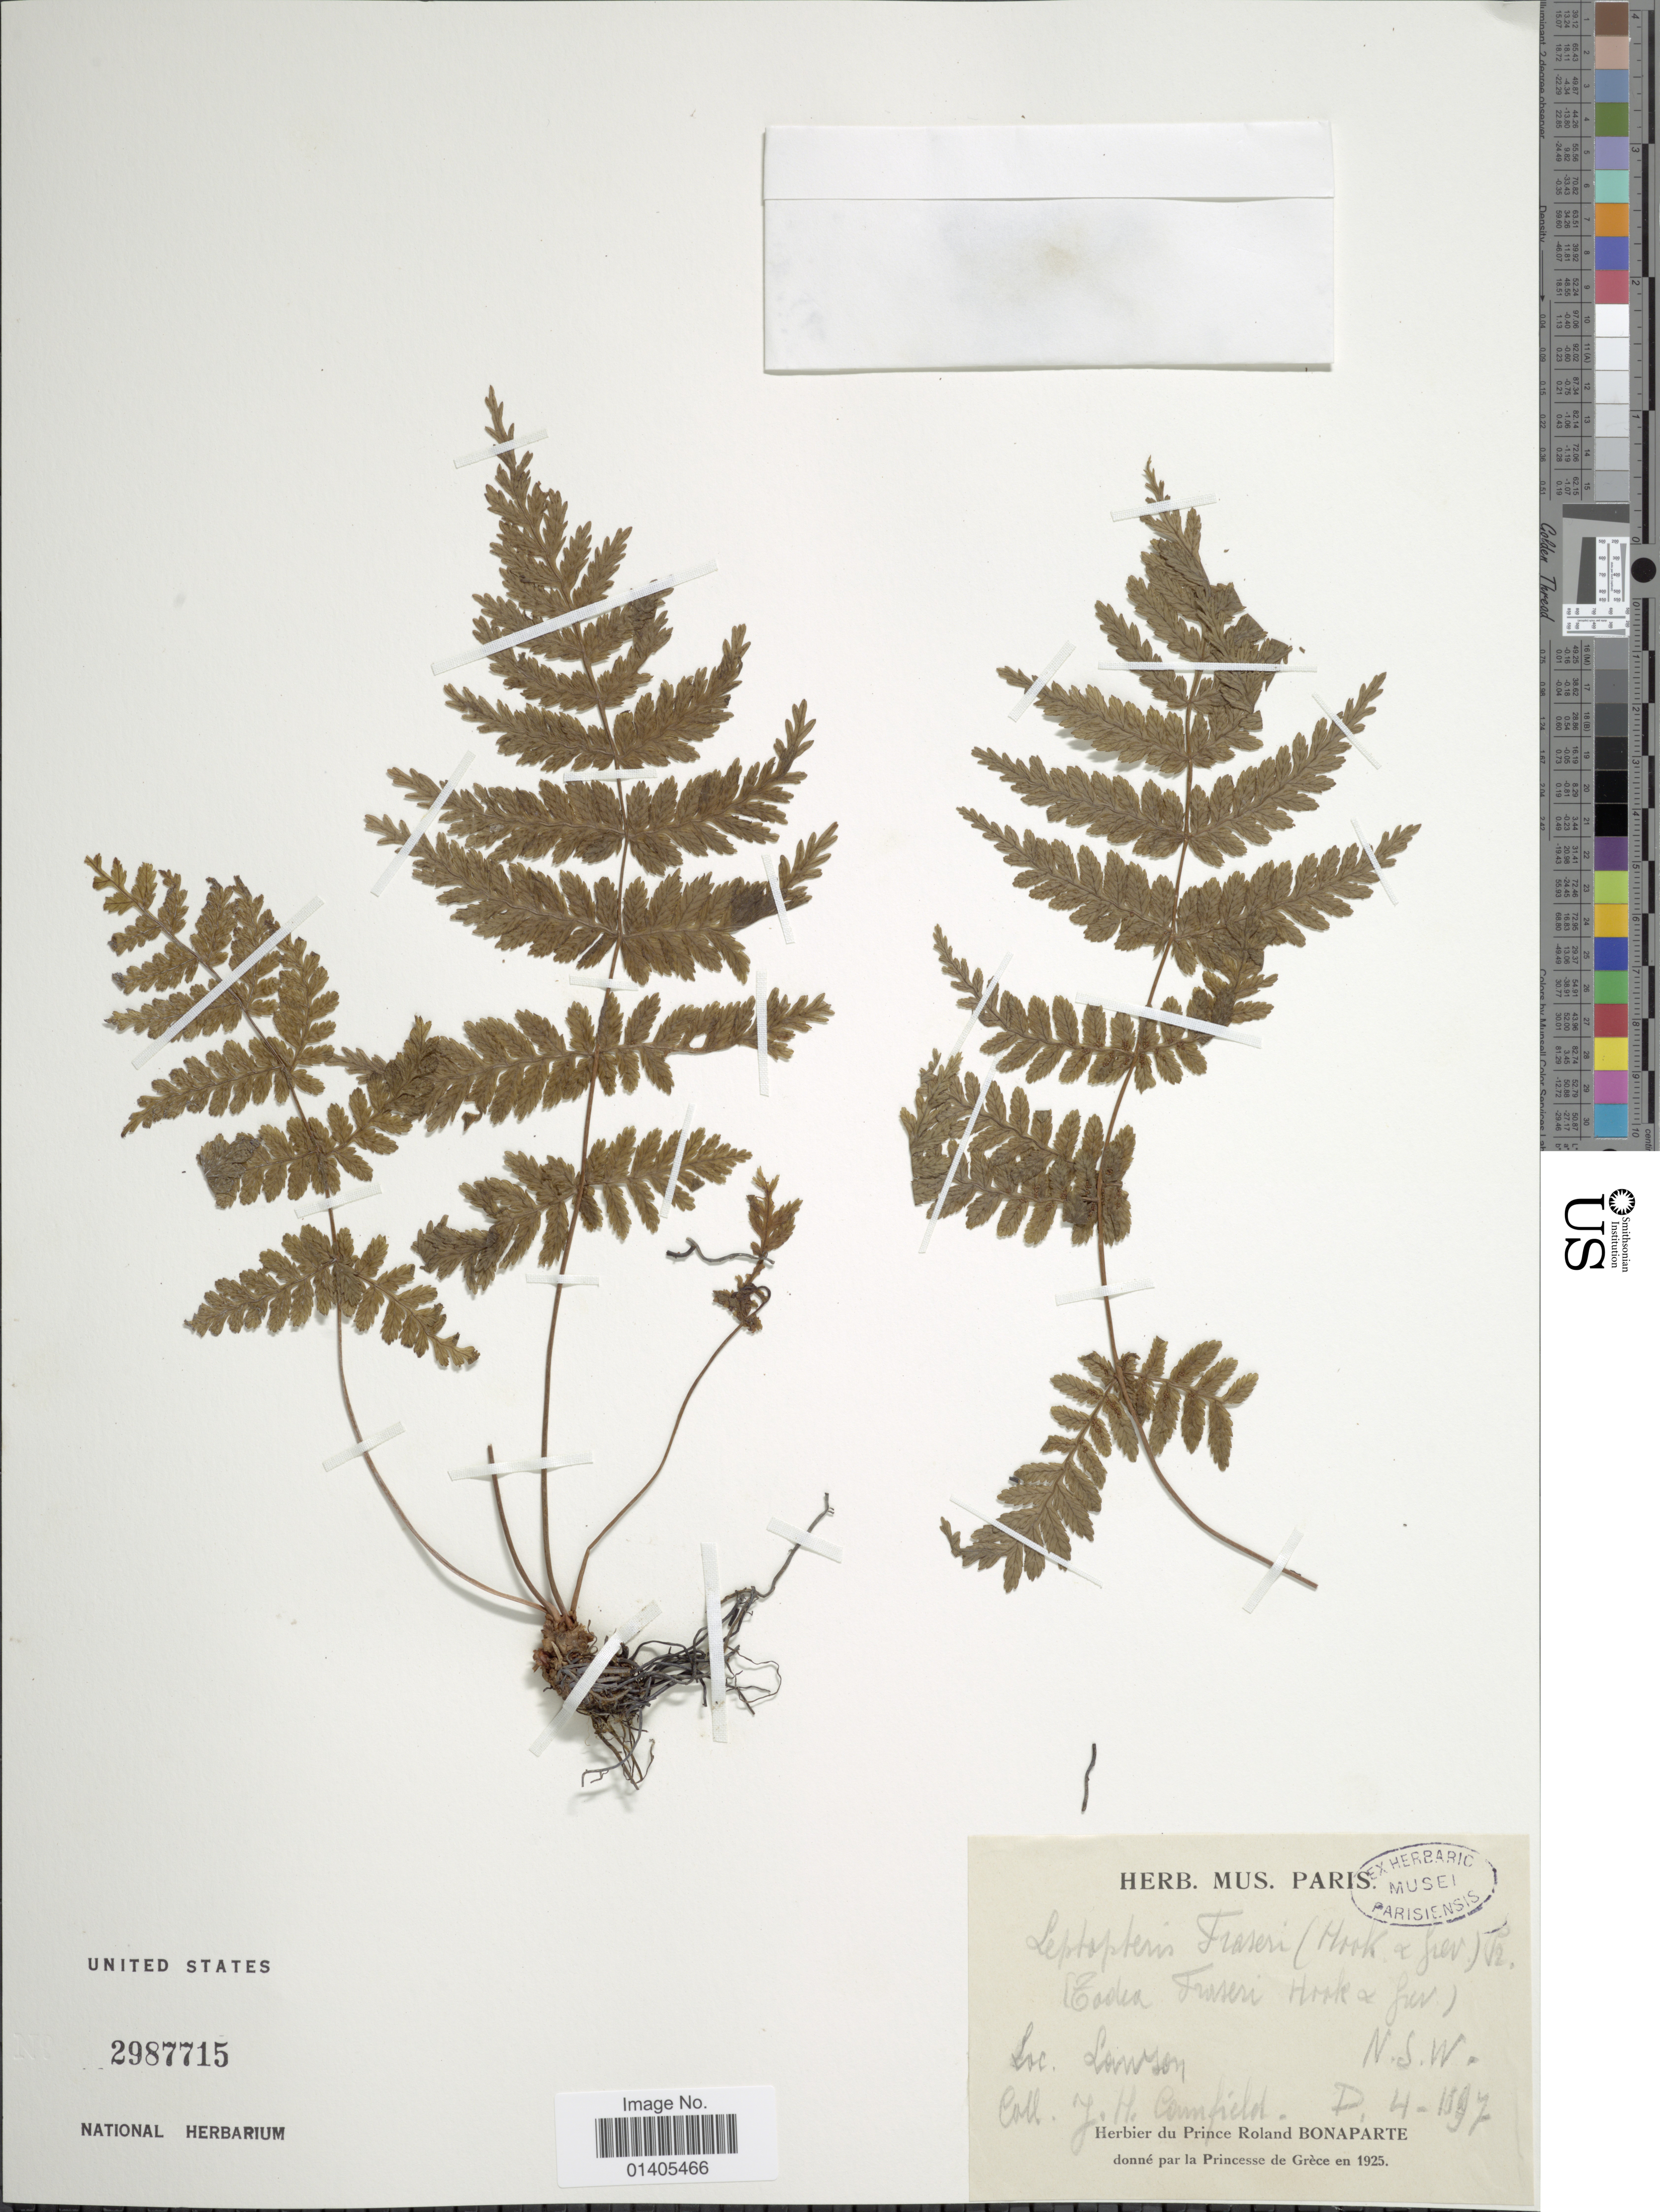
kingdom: Plantae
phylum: Tracheophyta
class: Polypodiopsida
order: Osmundales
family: Osmundaceae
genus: Leptopteris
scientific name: Leptopteris fraseri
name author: (Hook. & Grev.) C. Presl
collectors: J. Connfield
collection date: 1897-04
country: Australia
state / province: New South Wales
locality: Lawson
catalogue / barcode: US 2987715